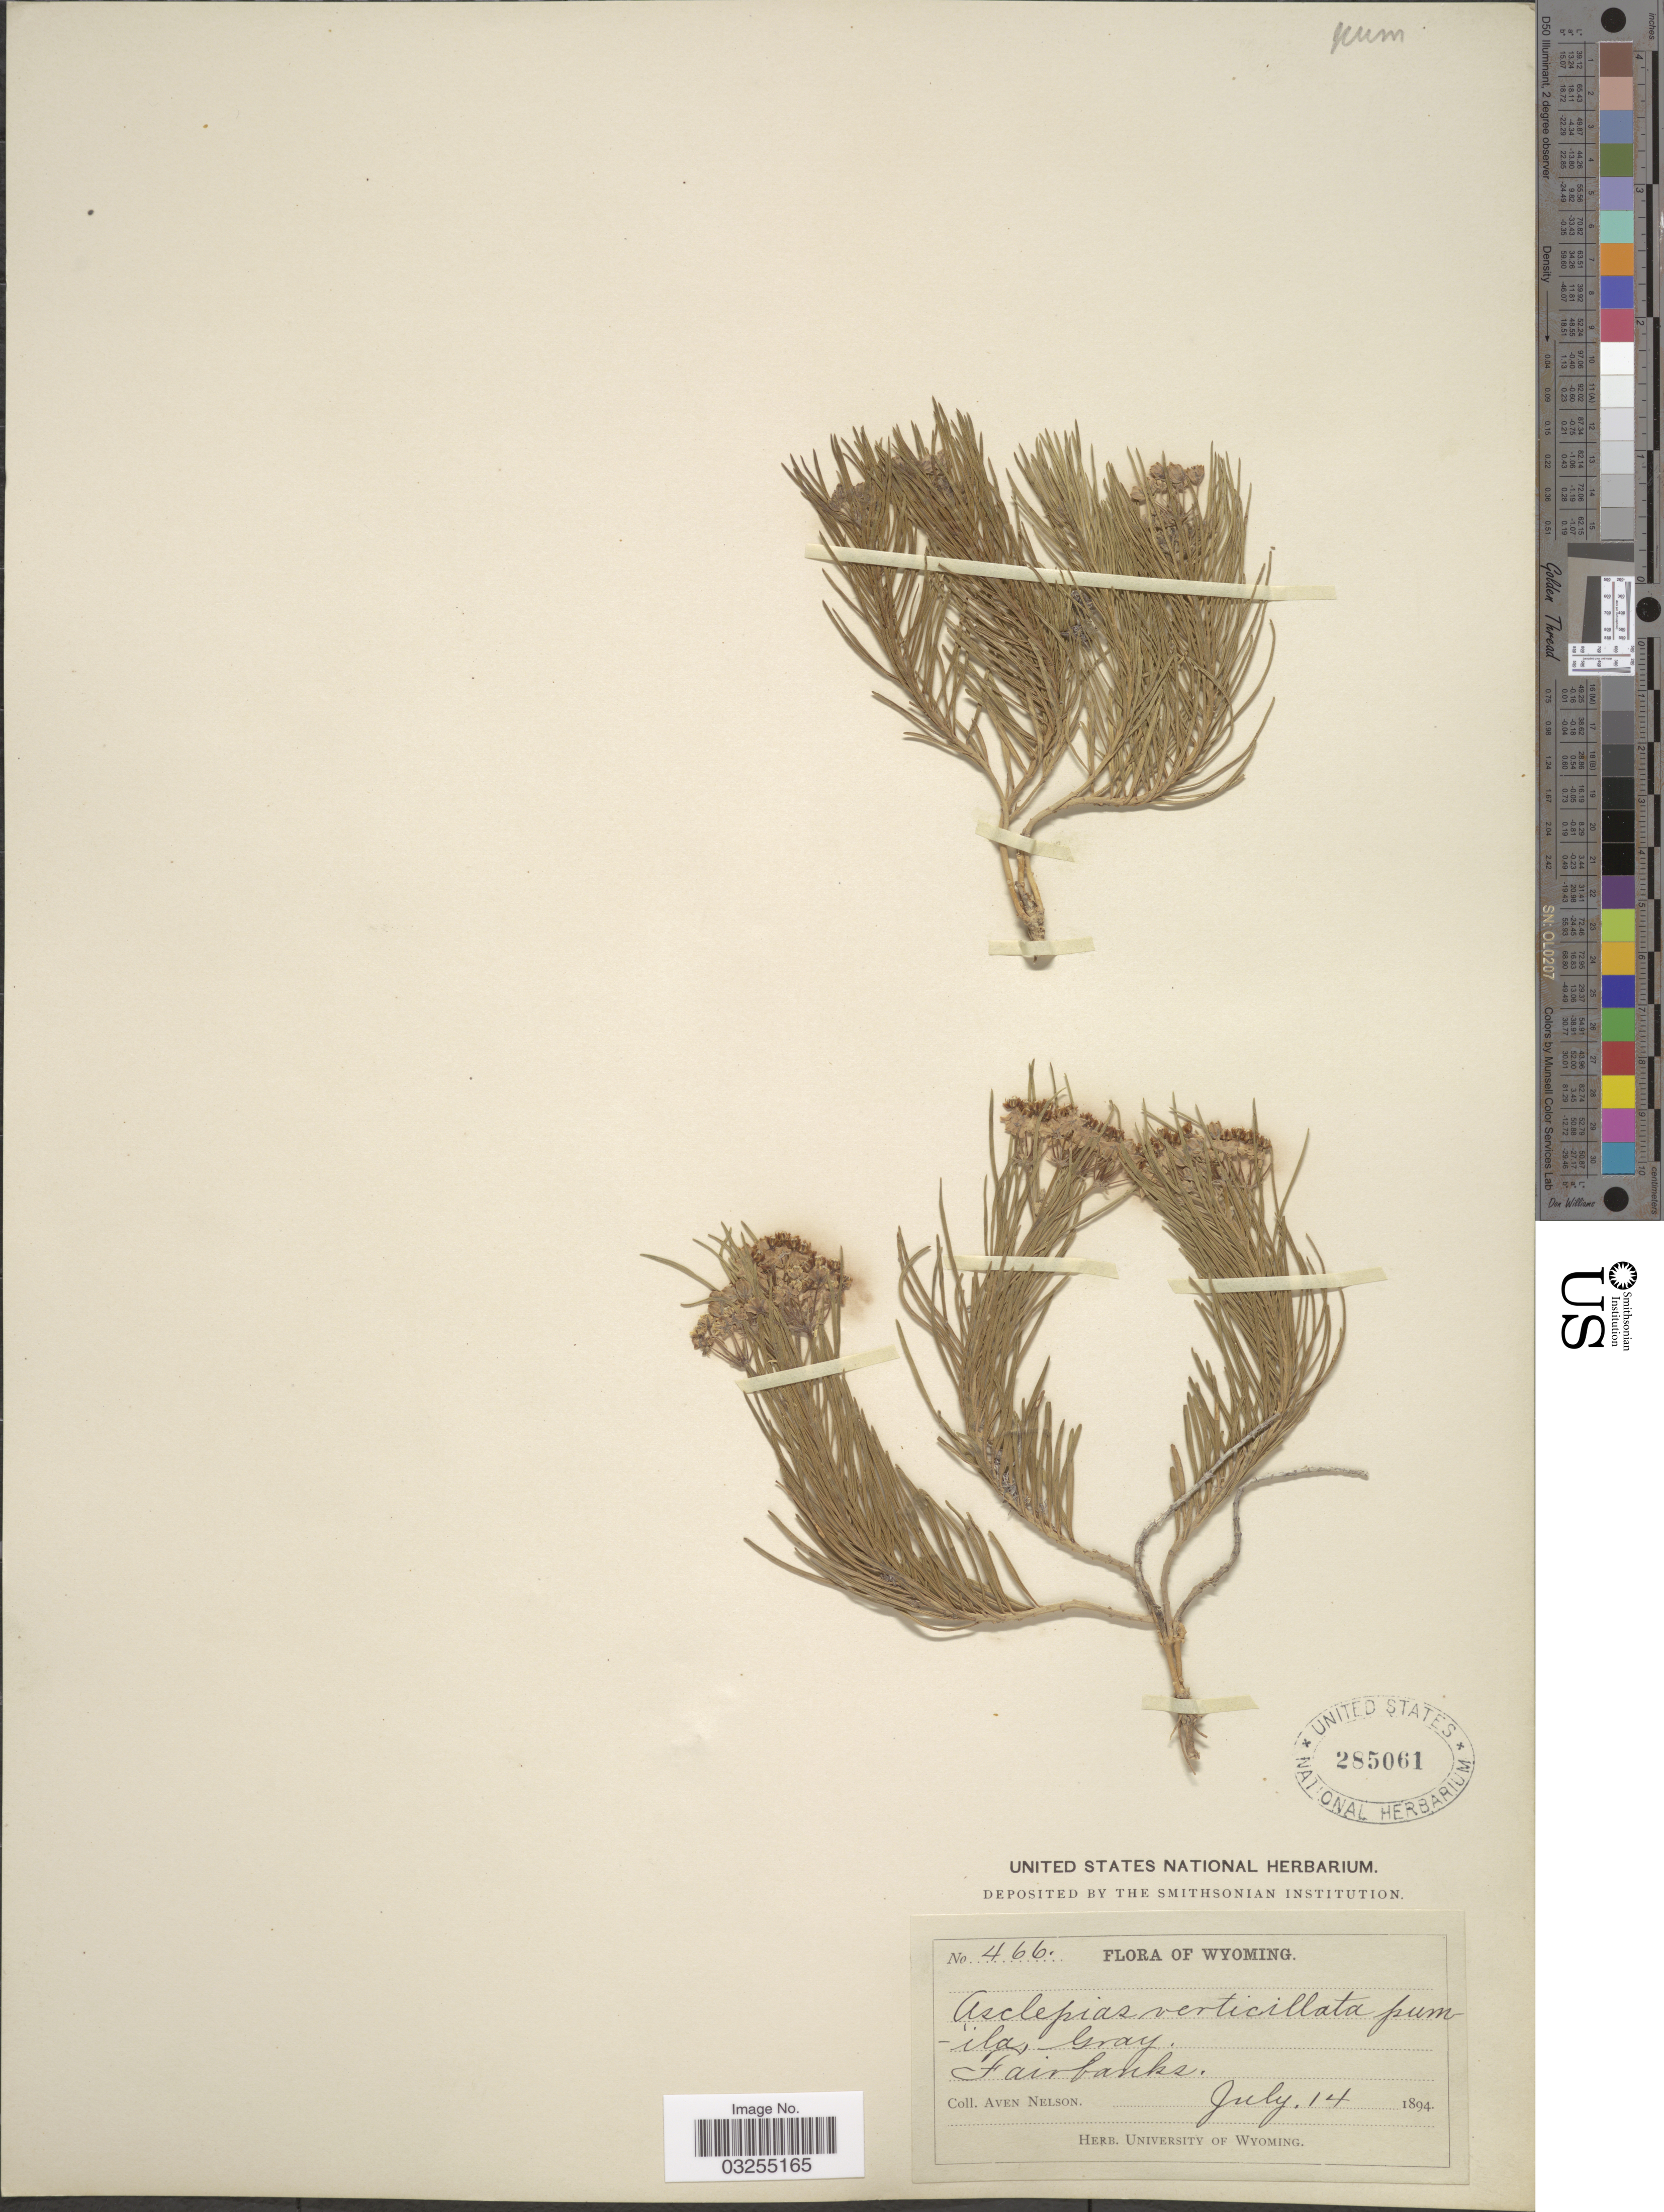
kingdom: Plantae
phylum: Tracheophyta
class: Magnoliopsida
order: Gentianales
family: Apocynaceae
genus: Asclepias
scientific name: Asclepias pumila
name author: (A. Gray) Vail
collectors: A. Nelson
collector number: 466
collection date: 1894-07-14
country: United States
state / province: Wyoming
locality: Fair banks.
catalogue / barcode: US 285061